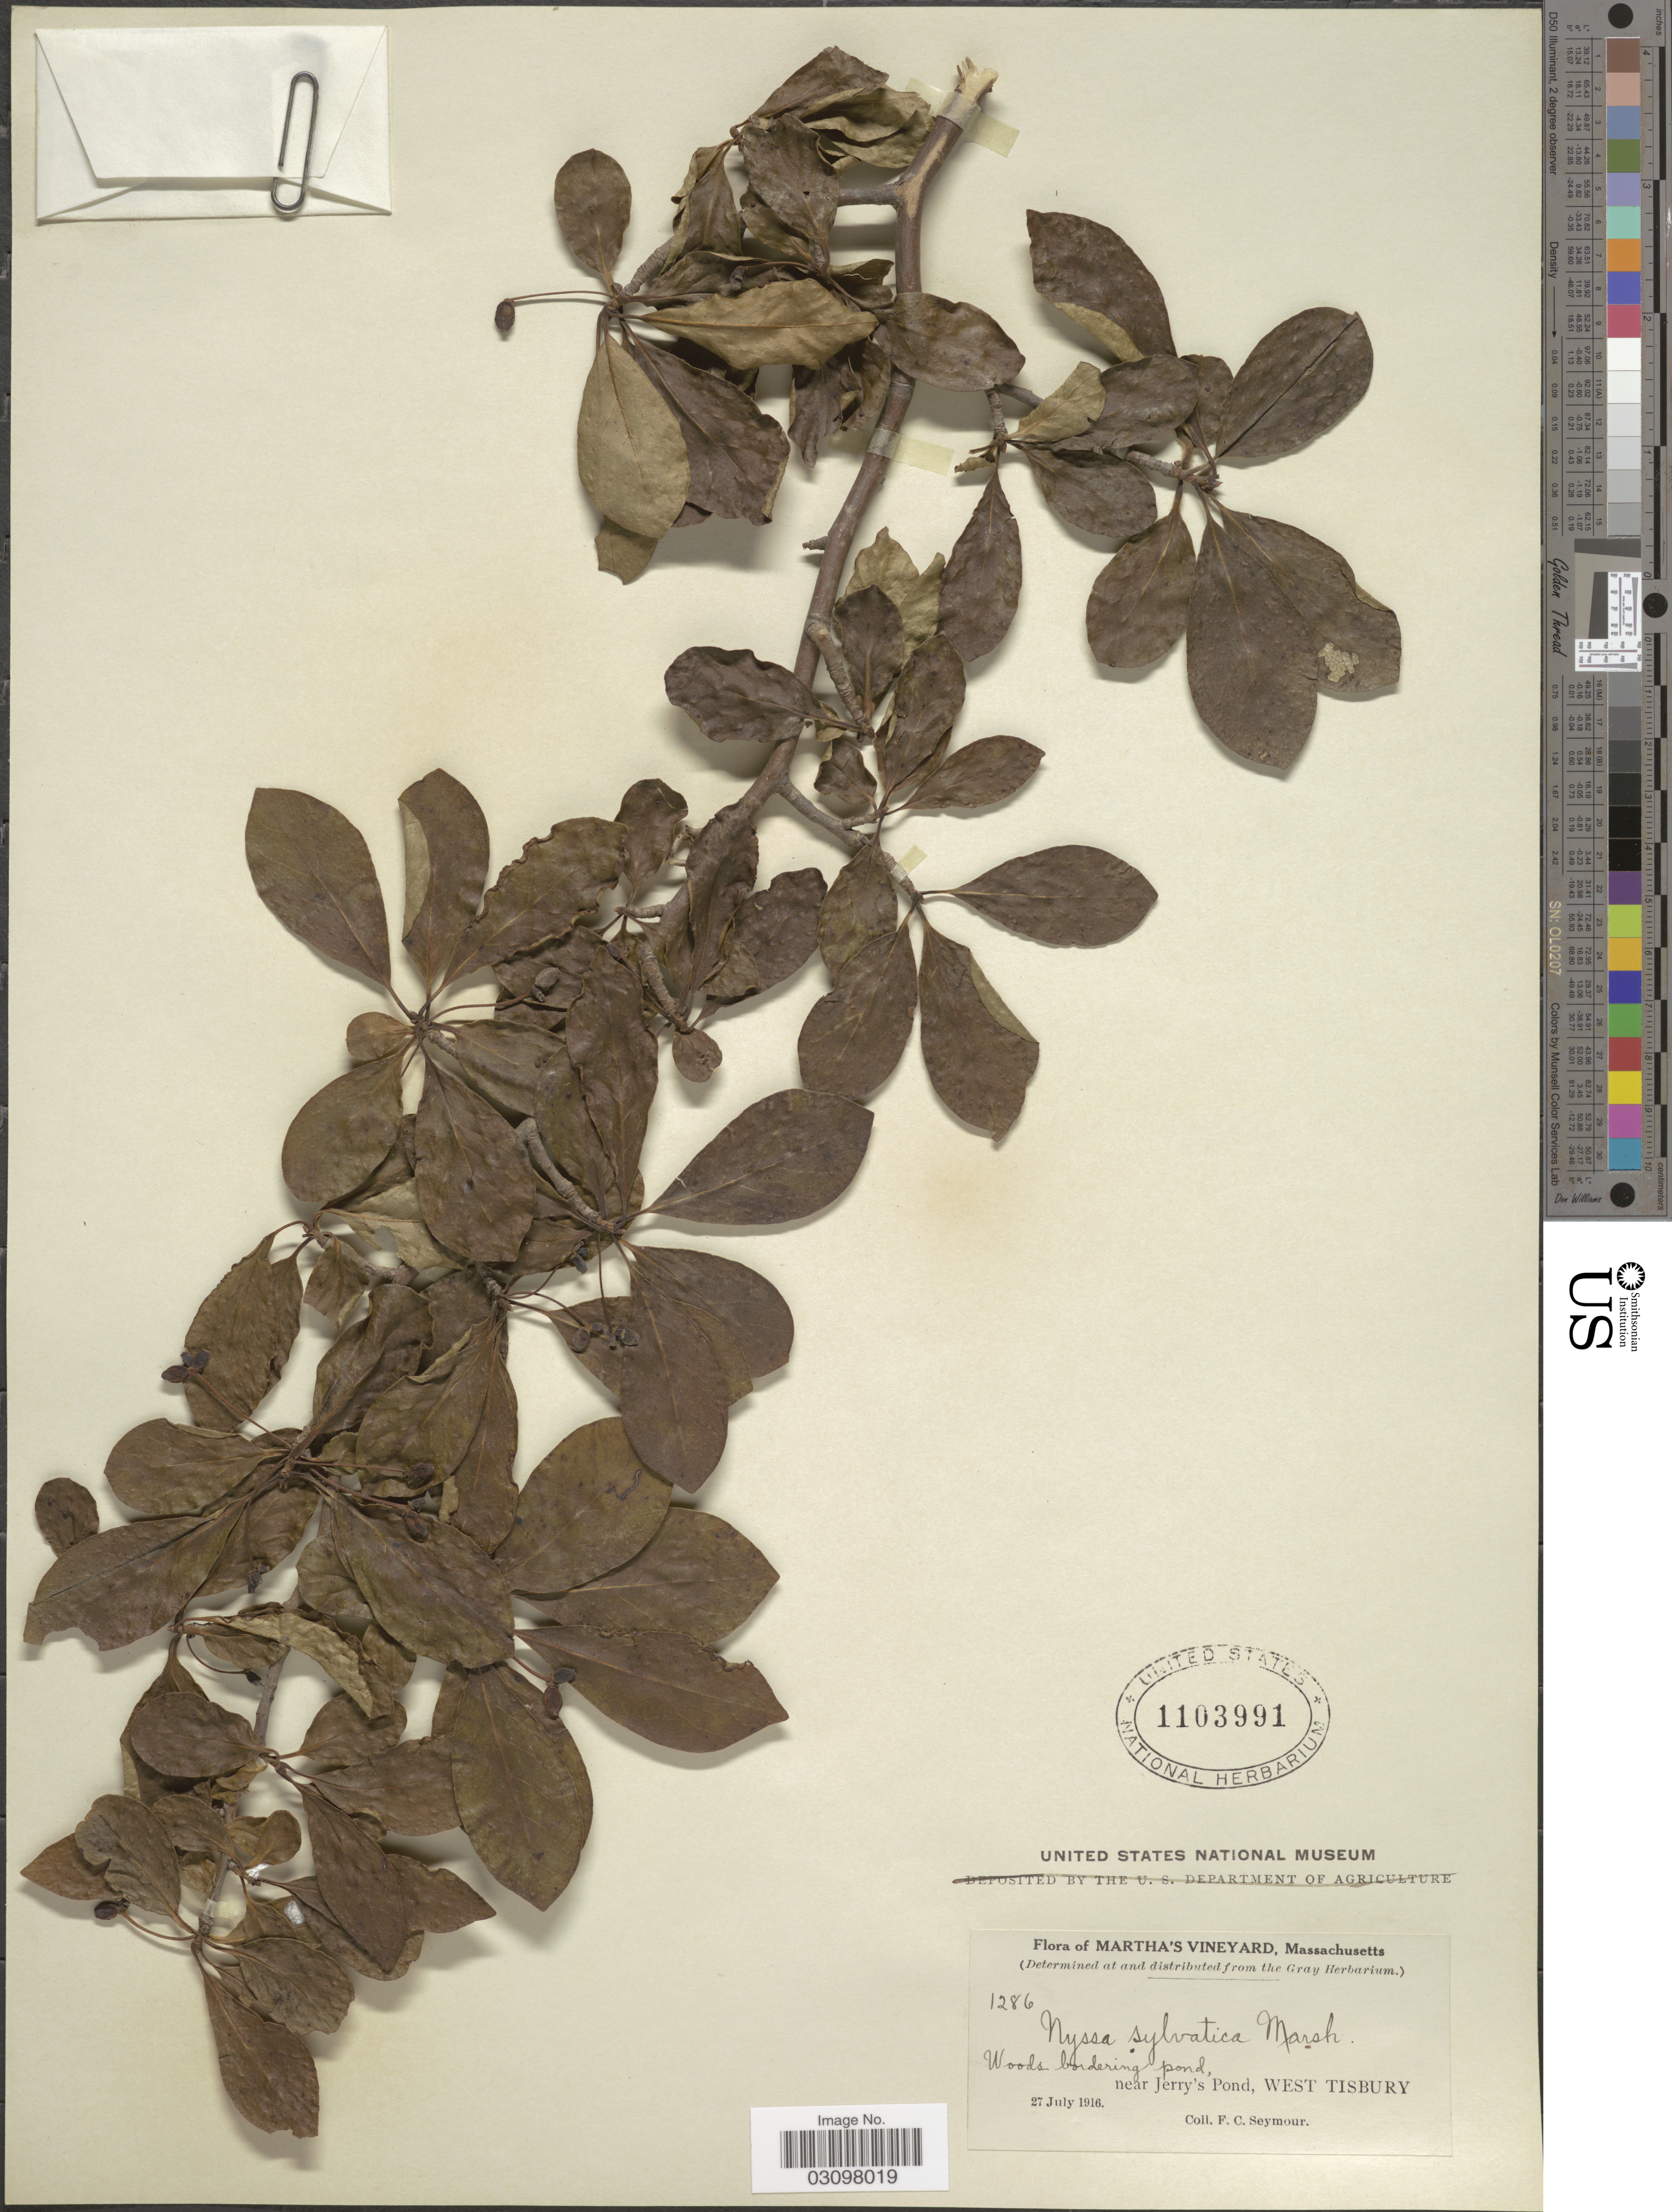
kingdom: Plantae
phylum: Tracheophyta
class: Magnoliopsida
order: Cornales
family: Nyssaceae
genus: Nyssa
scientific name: Nyssa sylvatica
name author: Marshall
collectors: F. C. Seymour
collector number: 1286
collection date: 1916-07-27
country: United States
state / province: Massachusetts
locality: Martha's Vineyard. Near Jerry's Pond, West Tisbury.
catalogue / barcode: US 1103991